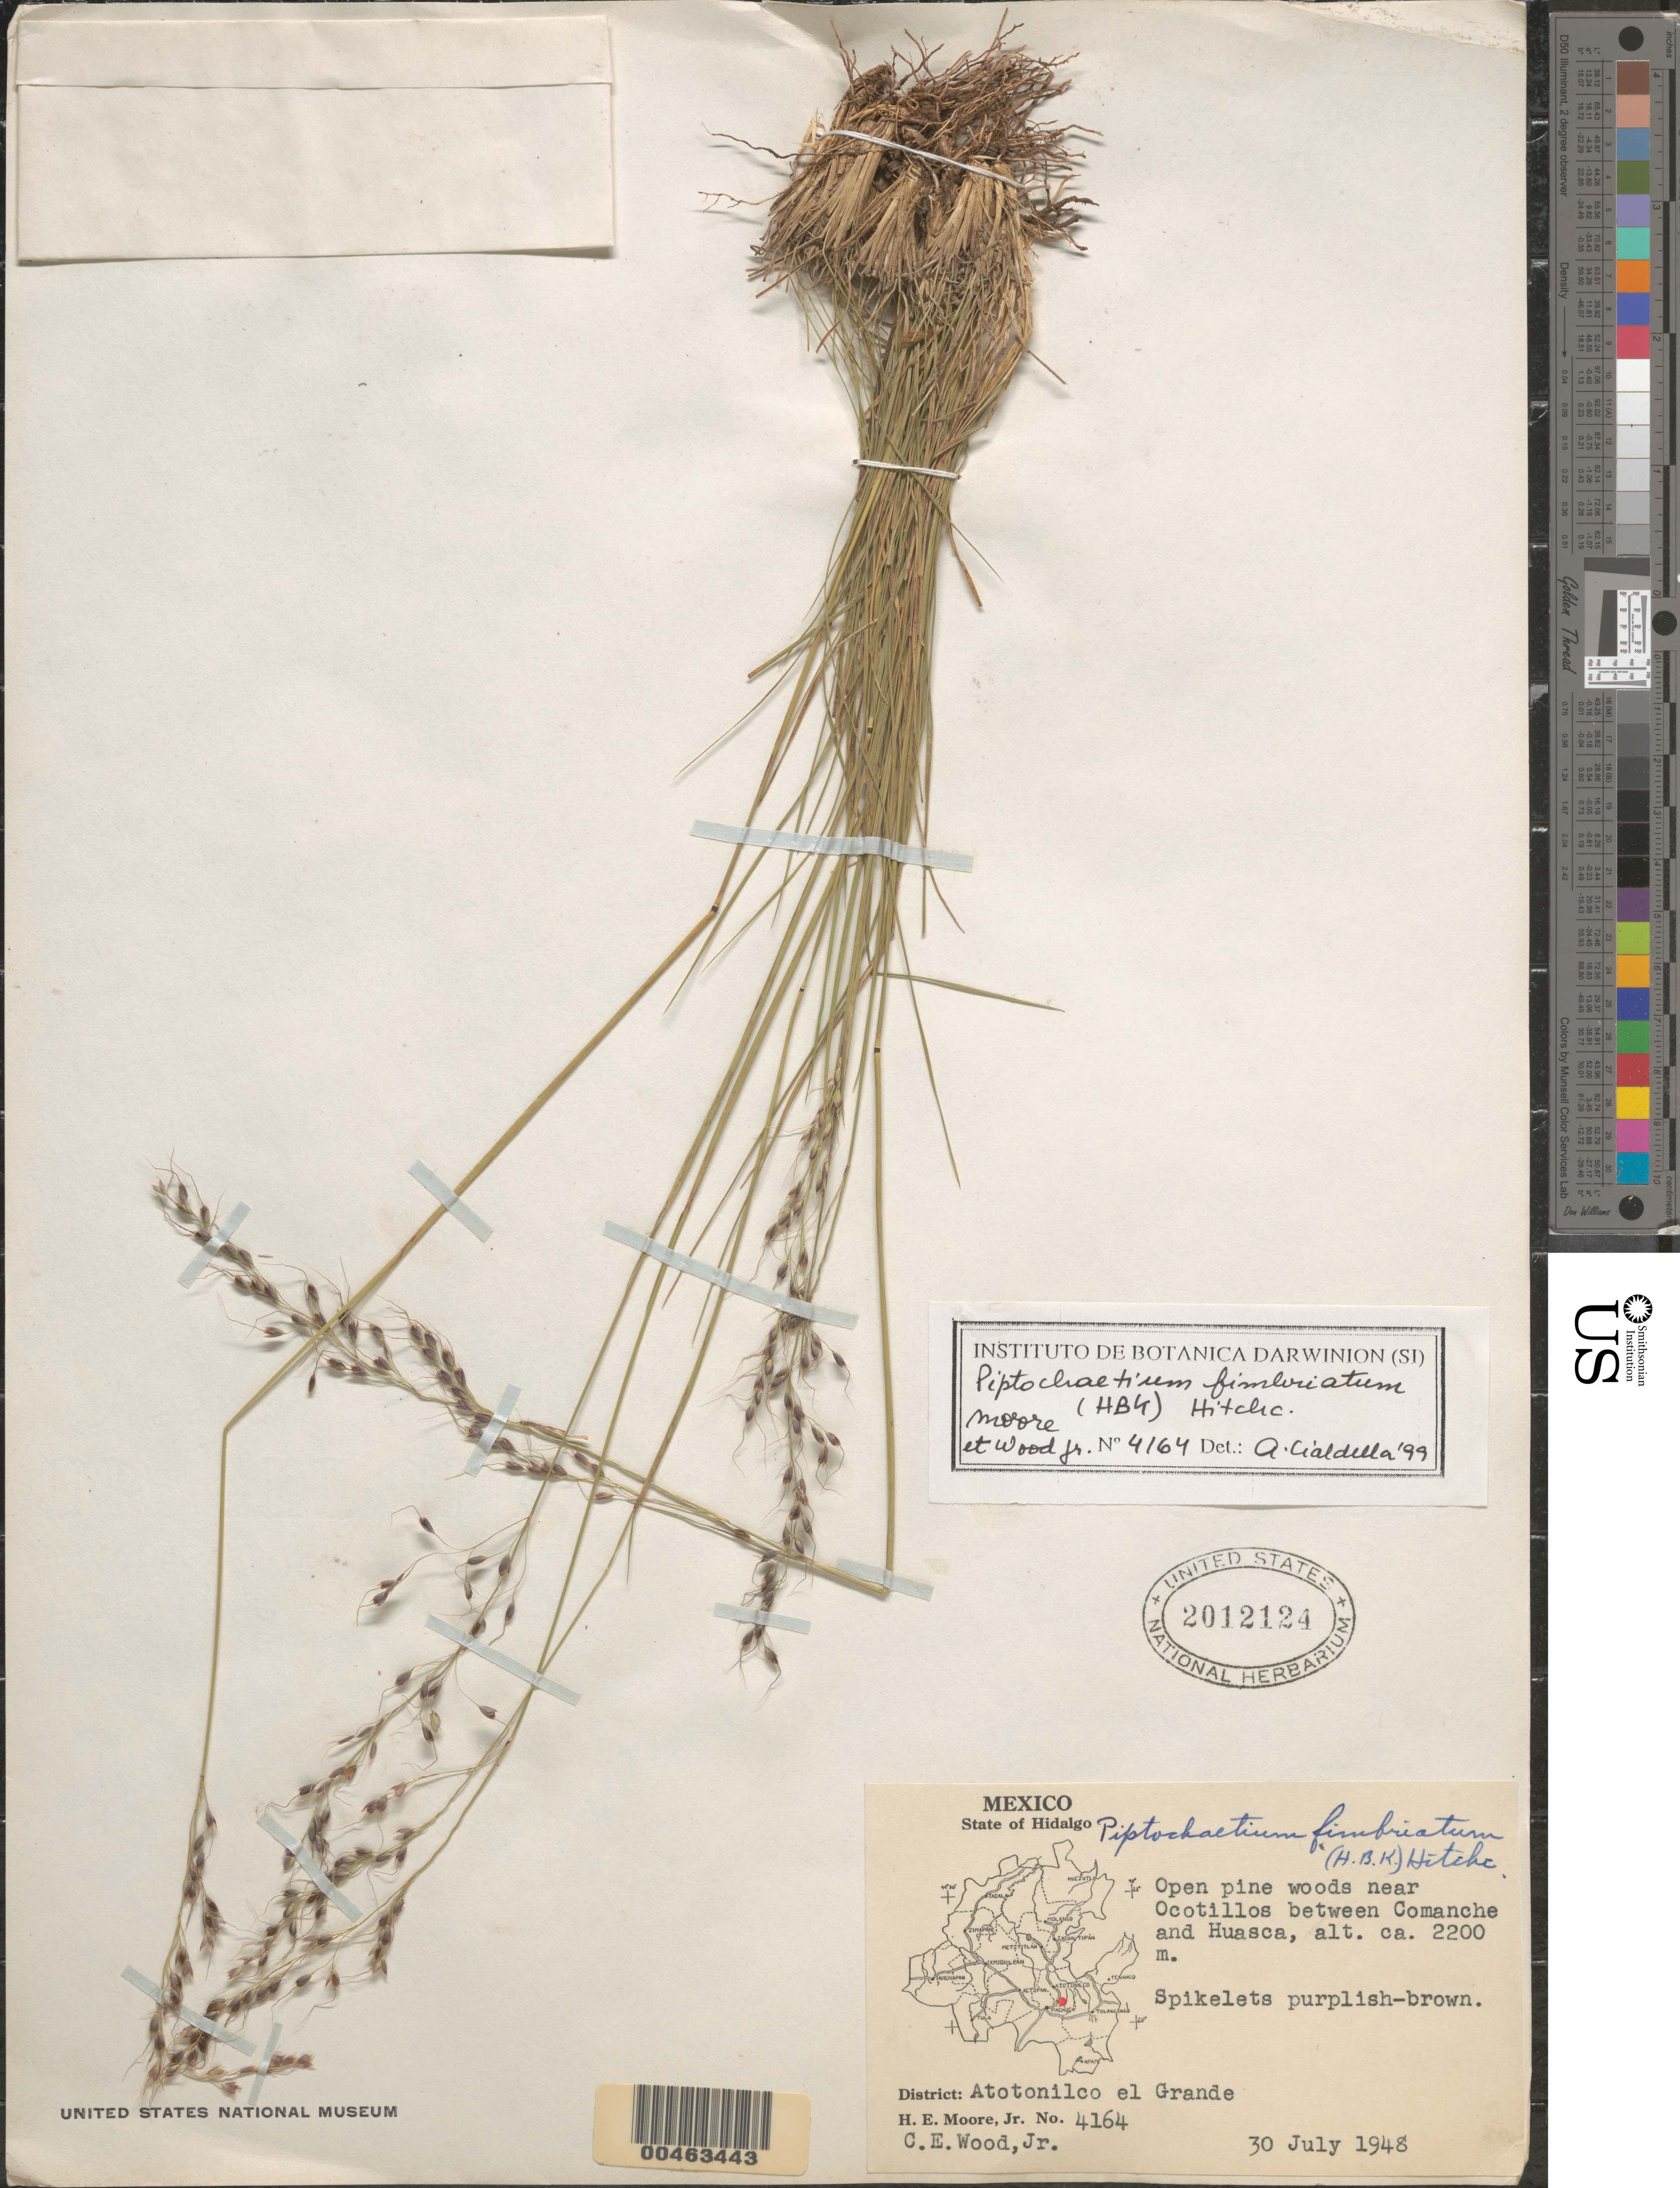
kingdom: Plantae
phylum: Tracheophyta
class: Liliopsida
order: Poales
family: Poaceae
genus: Piptochaetium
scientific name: Piptochaetium fimbriatum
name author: (Kunth) Hitchc.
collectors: H. E. Moore & C. Wood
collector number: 4164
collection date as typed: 30 Jul 1948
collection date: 1948-07-30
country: Mexico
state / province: Hidalgo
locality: Near Ocotillos between Comanche and Huasca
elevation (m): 2200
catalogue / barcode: US 2012124